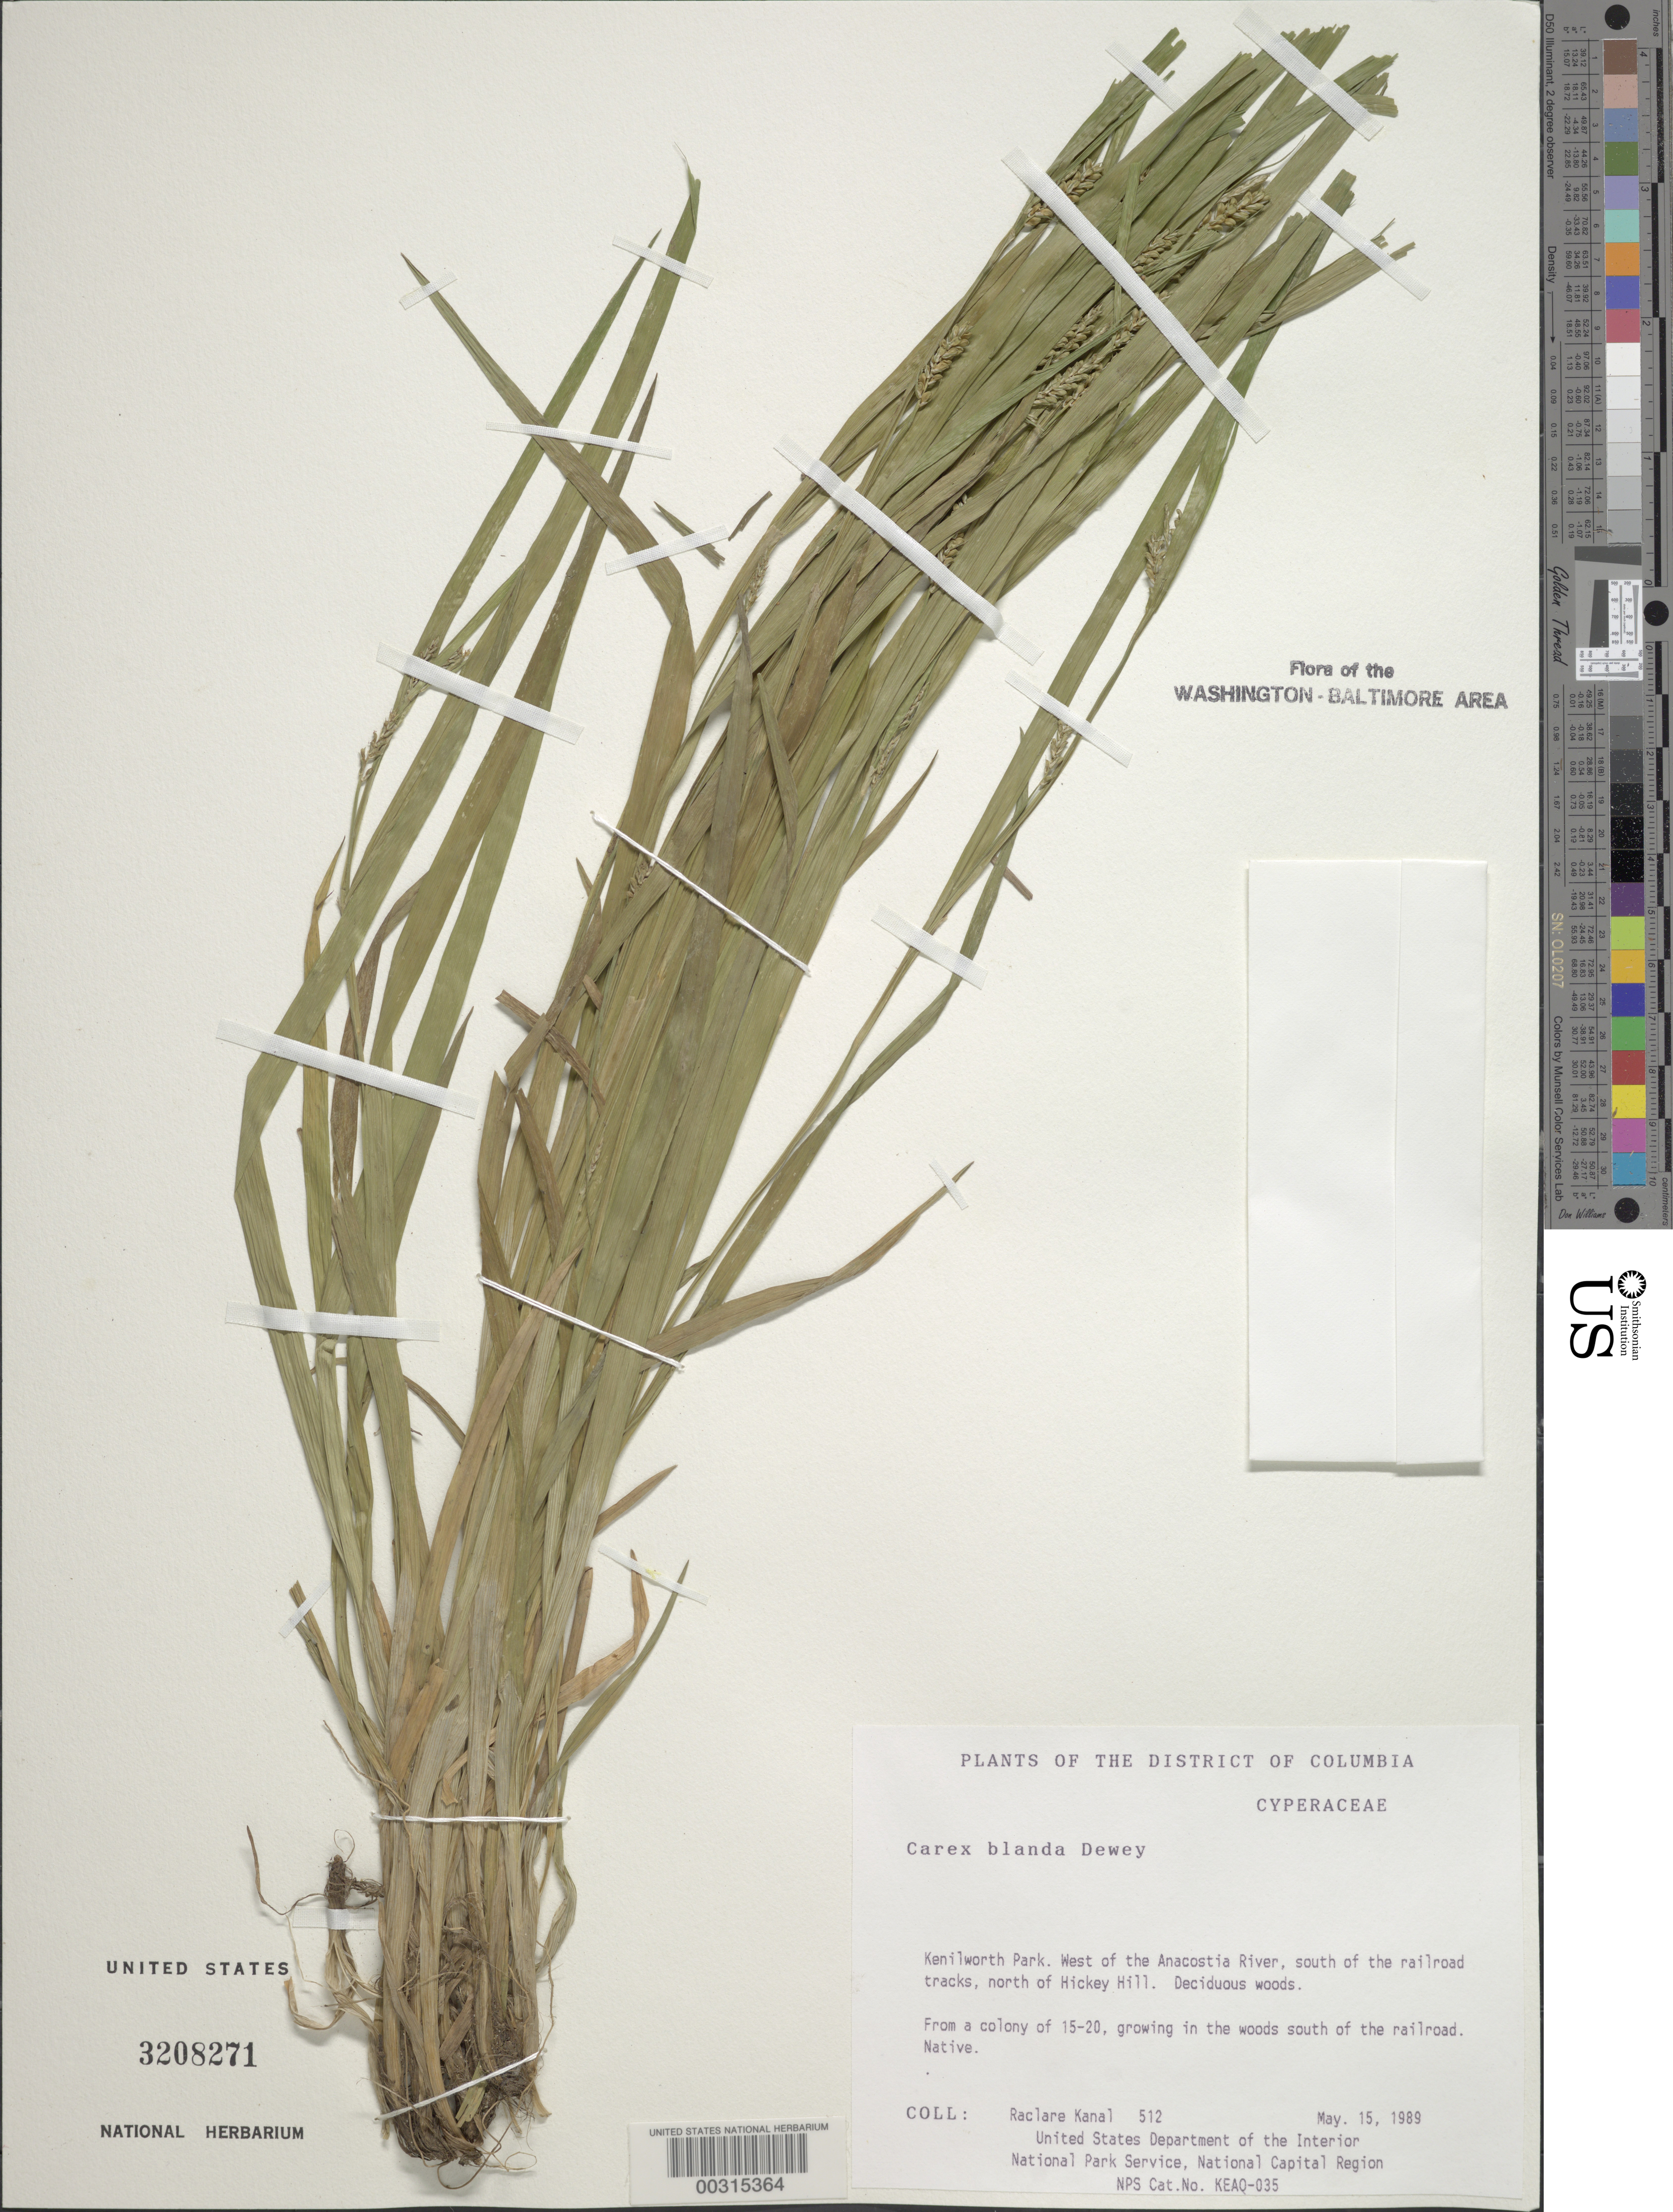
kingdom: Plantae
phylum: Tracheophyta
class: Liliopsida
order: Poales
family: Cyperaceae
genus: Carex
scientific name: Carex blanda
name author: Dewey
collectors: R. Kanal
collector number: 512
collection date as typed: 15 May 1989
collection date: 1989-05-15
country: United States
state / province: District of Columbia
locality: Kenilworth Park, W of Anacostia River, S of RR Tracks, N of Hickey Hill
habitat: Deciduous woods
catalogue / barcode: US 3208271